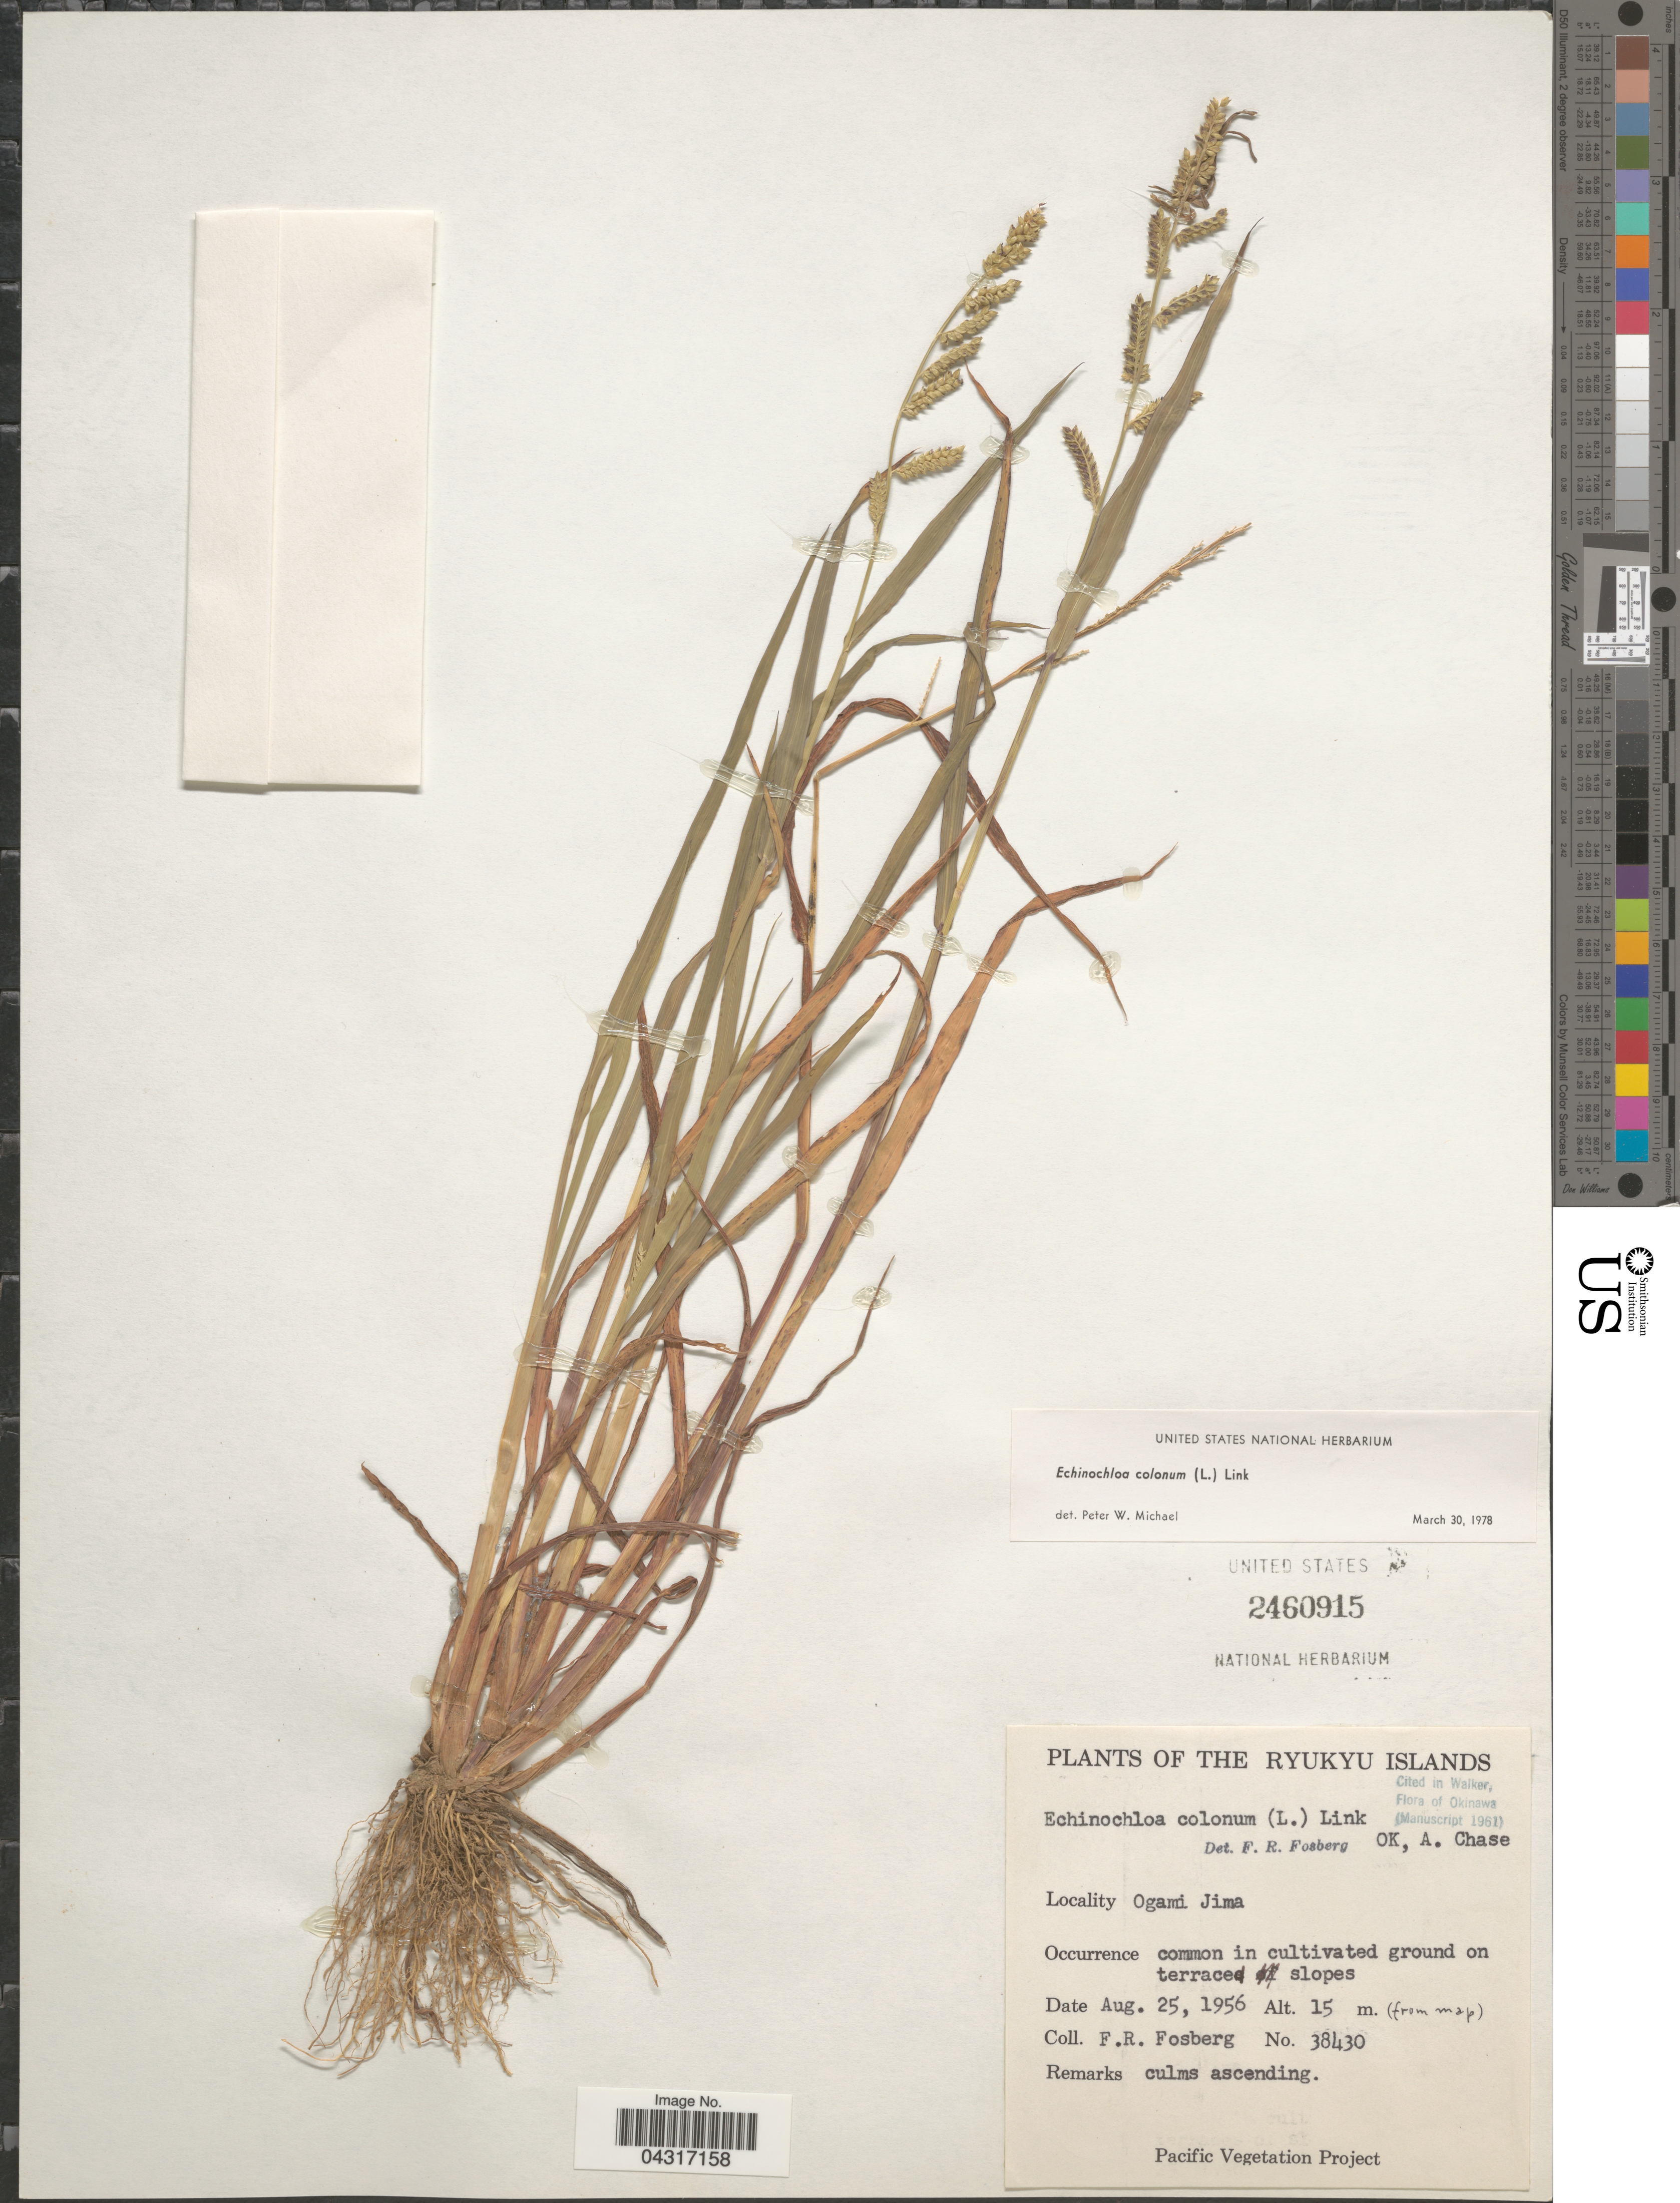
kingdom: Plantae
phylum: Tracheophyta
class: Liliopsida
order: Poales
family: Poaceae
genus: Echinochloa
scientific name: Echinochloa colona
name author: (L.) Link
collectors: F. R. Fosberg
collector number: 38430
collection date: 1956-08-25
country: Japan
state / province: Okinawa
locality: The Ryukyu Islands. Ogami Jima.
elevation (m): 15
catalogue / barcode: US 2460915